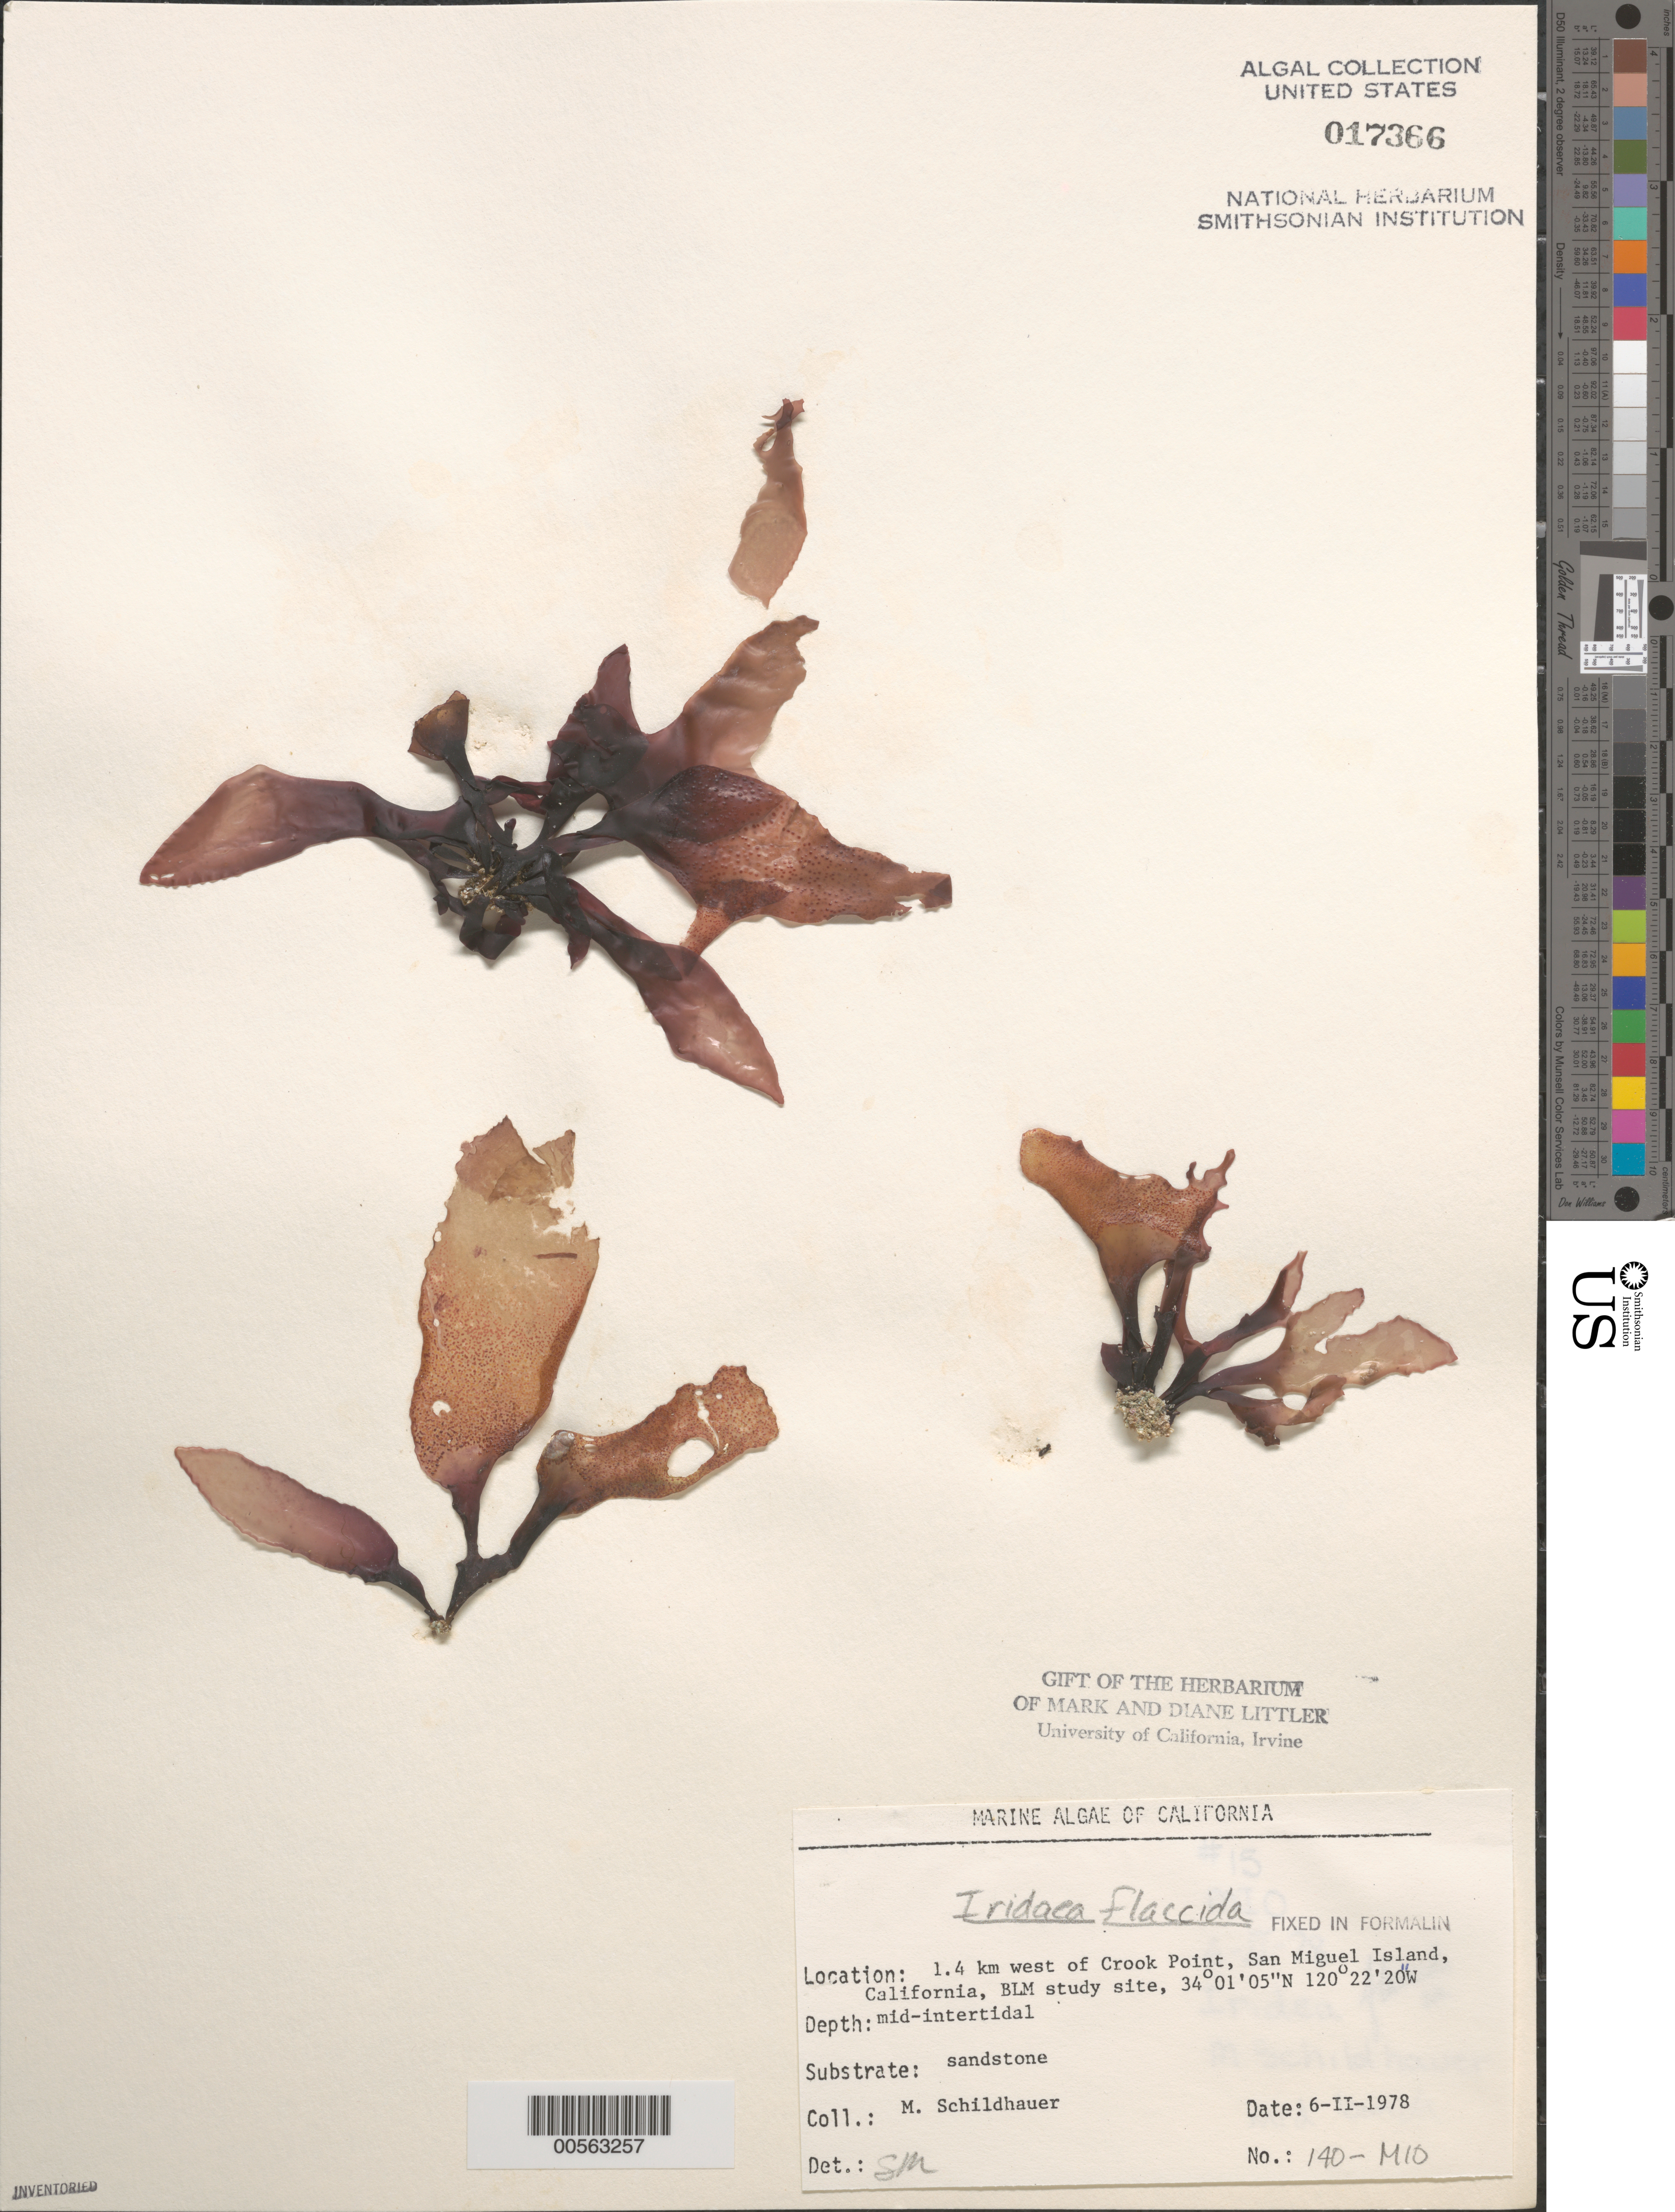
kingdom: Plantae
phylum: Rhodophyta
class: Florideophyceae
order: Gigartinales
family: Gigartinaceae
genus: Mazzaella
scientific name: Mazzaella flaccida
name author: (Setchell & N.L. Gardner) Fredericq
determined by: Algae name updating Project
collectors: M. Schildhauer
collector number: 140-mio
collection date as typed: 06 Feb 1978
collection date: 1978-02-06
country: United States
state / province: California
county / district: Santa Barbara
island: San Miguel Island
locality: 1.4 km north of Crook Point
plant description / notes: BLM-SOCALBIGHT Rocky Intertidal Survey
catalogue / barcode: US 17366